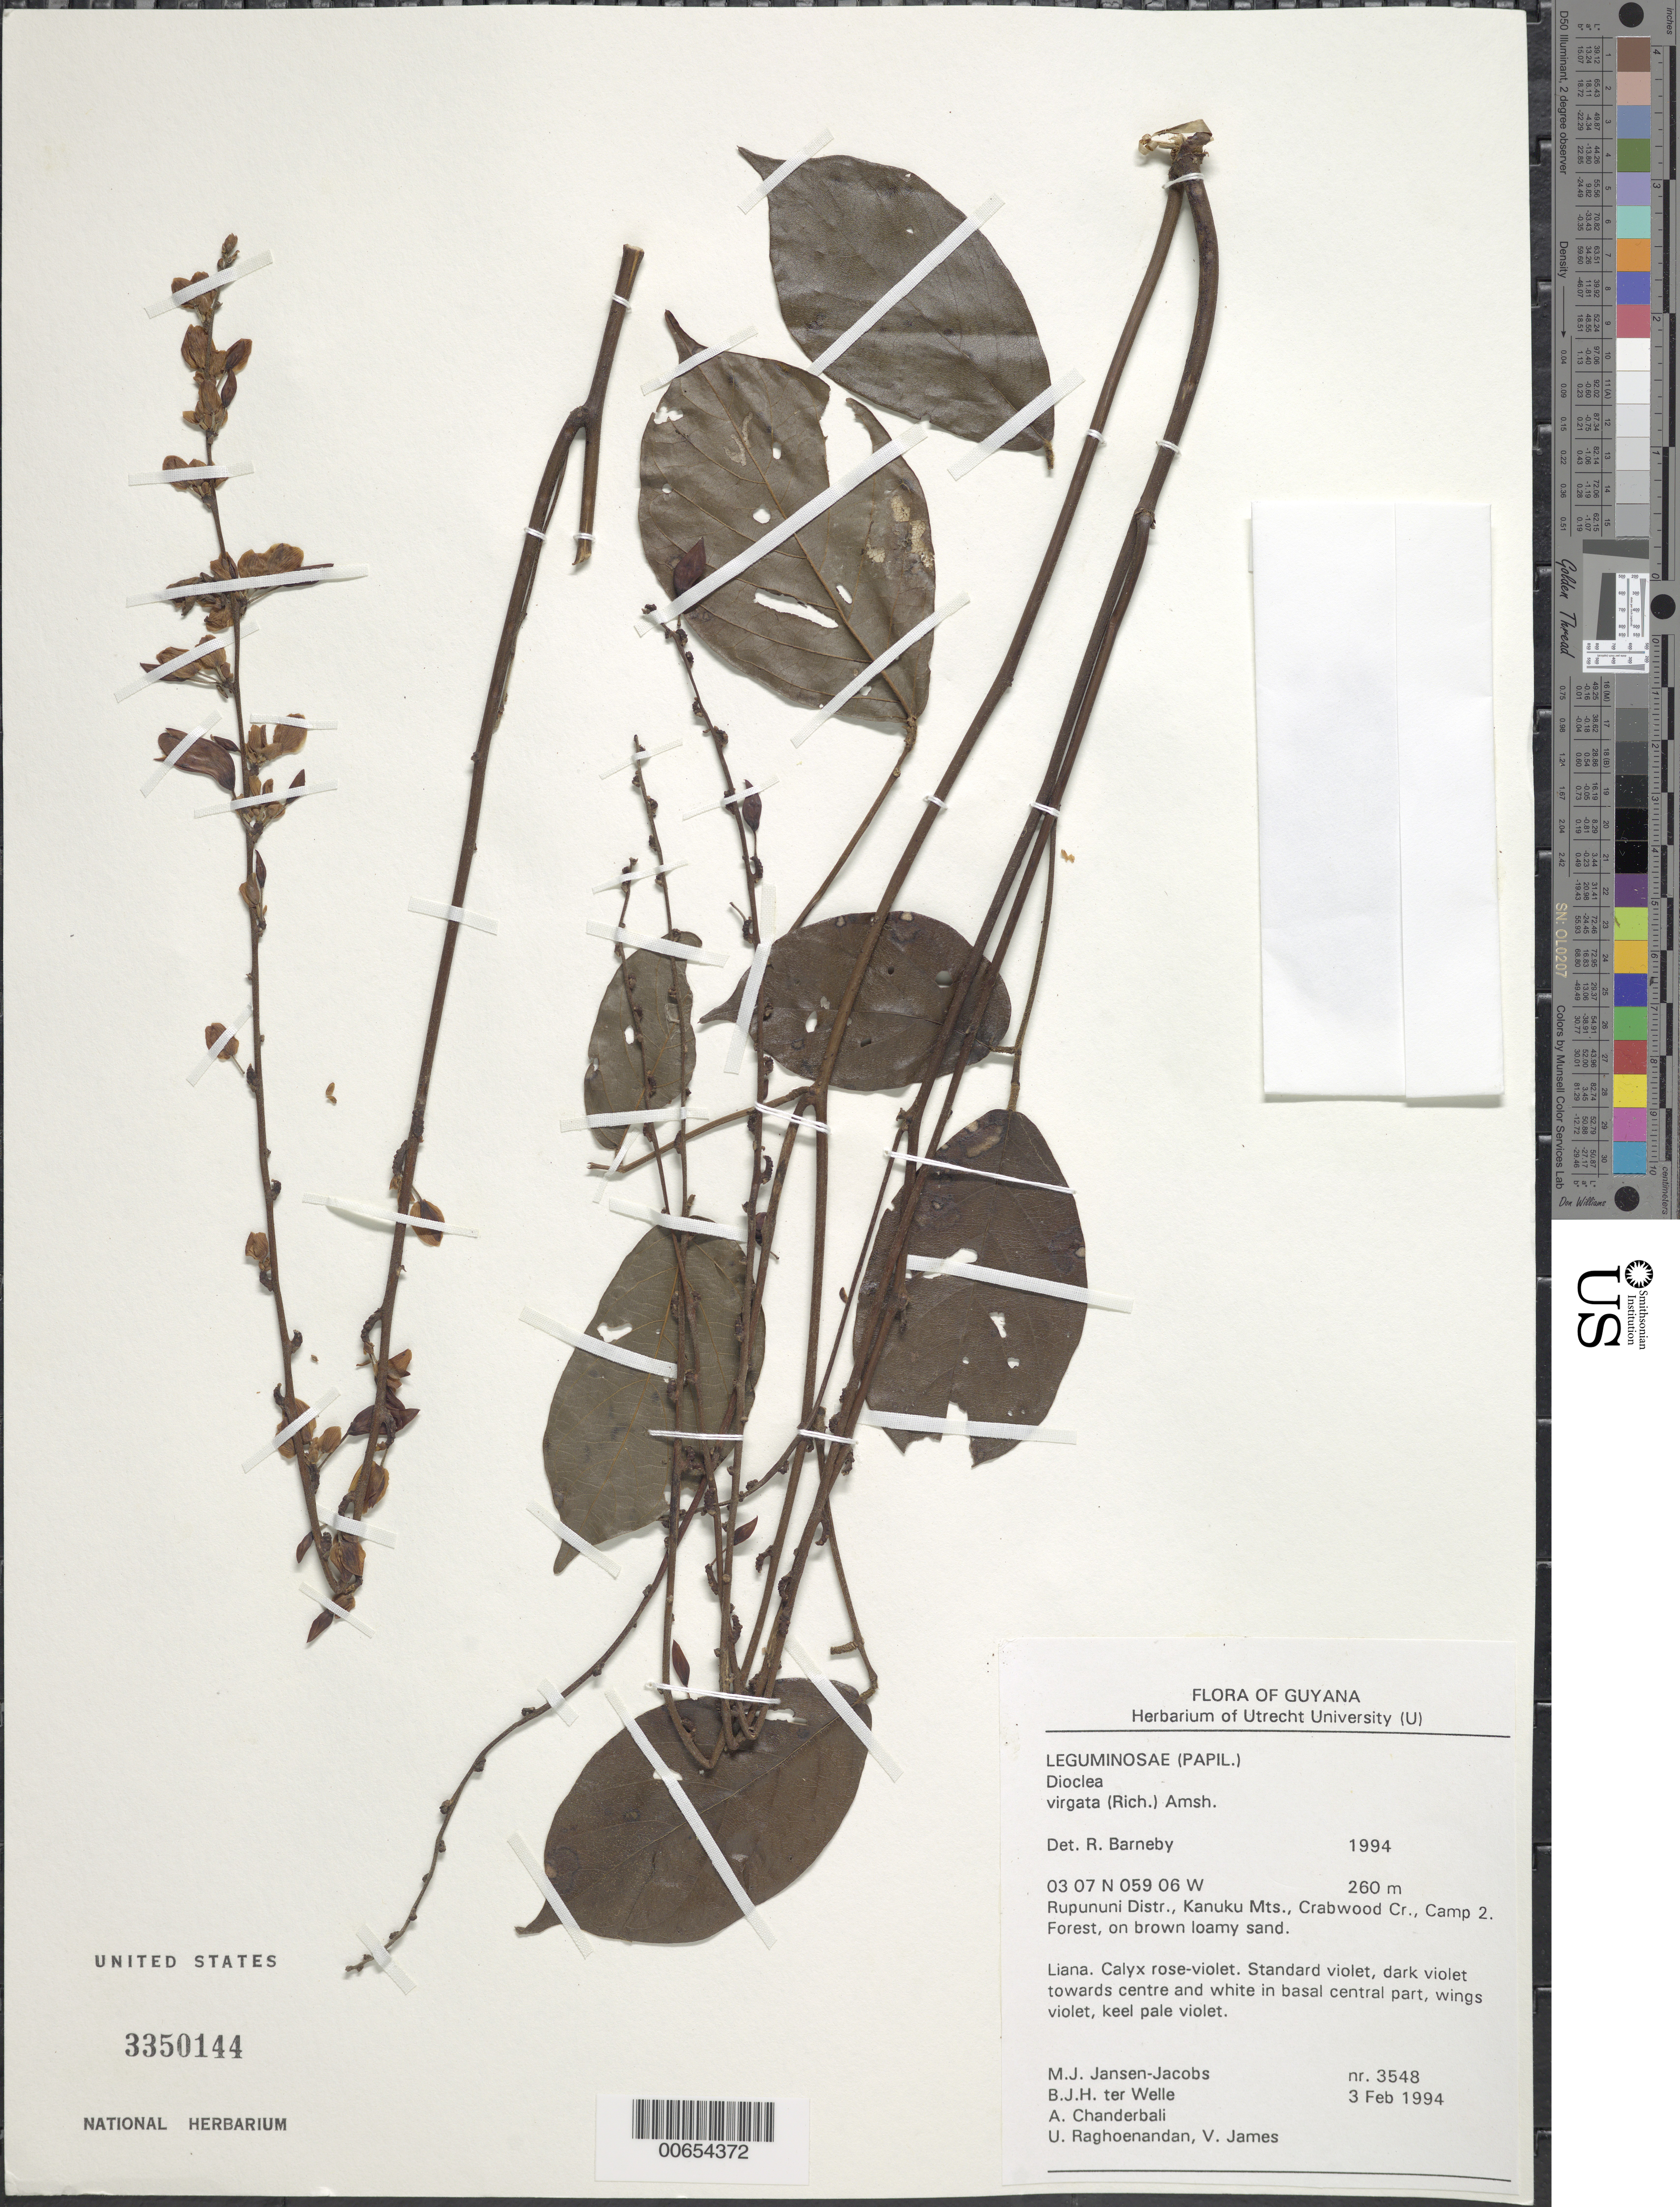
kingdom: Plantae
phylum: Tracheophyta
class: Magnoliopsida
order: Fabales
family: Fabaceae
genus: Dioclea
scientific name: Dioclea virgata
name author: (Rich.) Amshoff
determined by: Barneby, Rupert C., (NY)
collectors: M. J. Jansen-Jacobs, B. Welle, A. S. Chanderbali, U. Raghoenandan & V. James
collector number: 3548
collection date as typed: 3-Feb-94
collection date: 1994-02-03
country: Guyana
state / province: U. Takutu-U. Essequibo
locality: Crabwood Cr., Camp 2, Kanuku Mts., Rupununi District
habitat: Forest on brown loamy sand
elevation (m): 260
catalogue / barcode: US 3350144